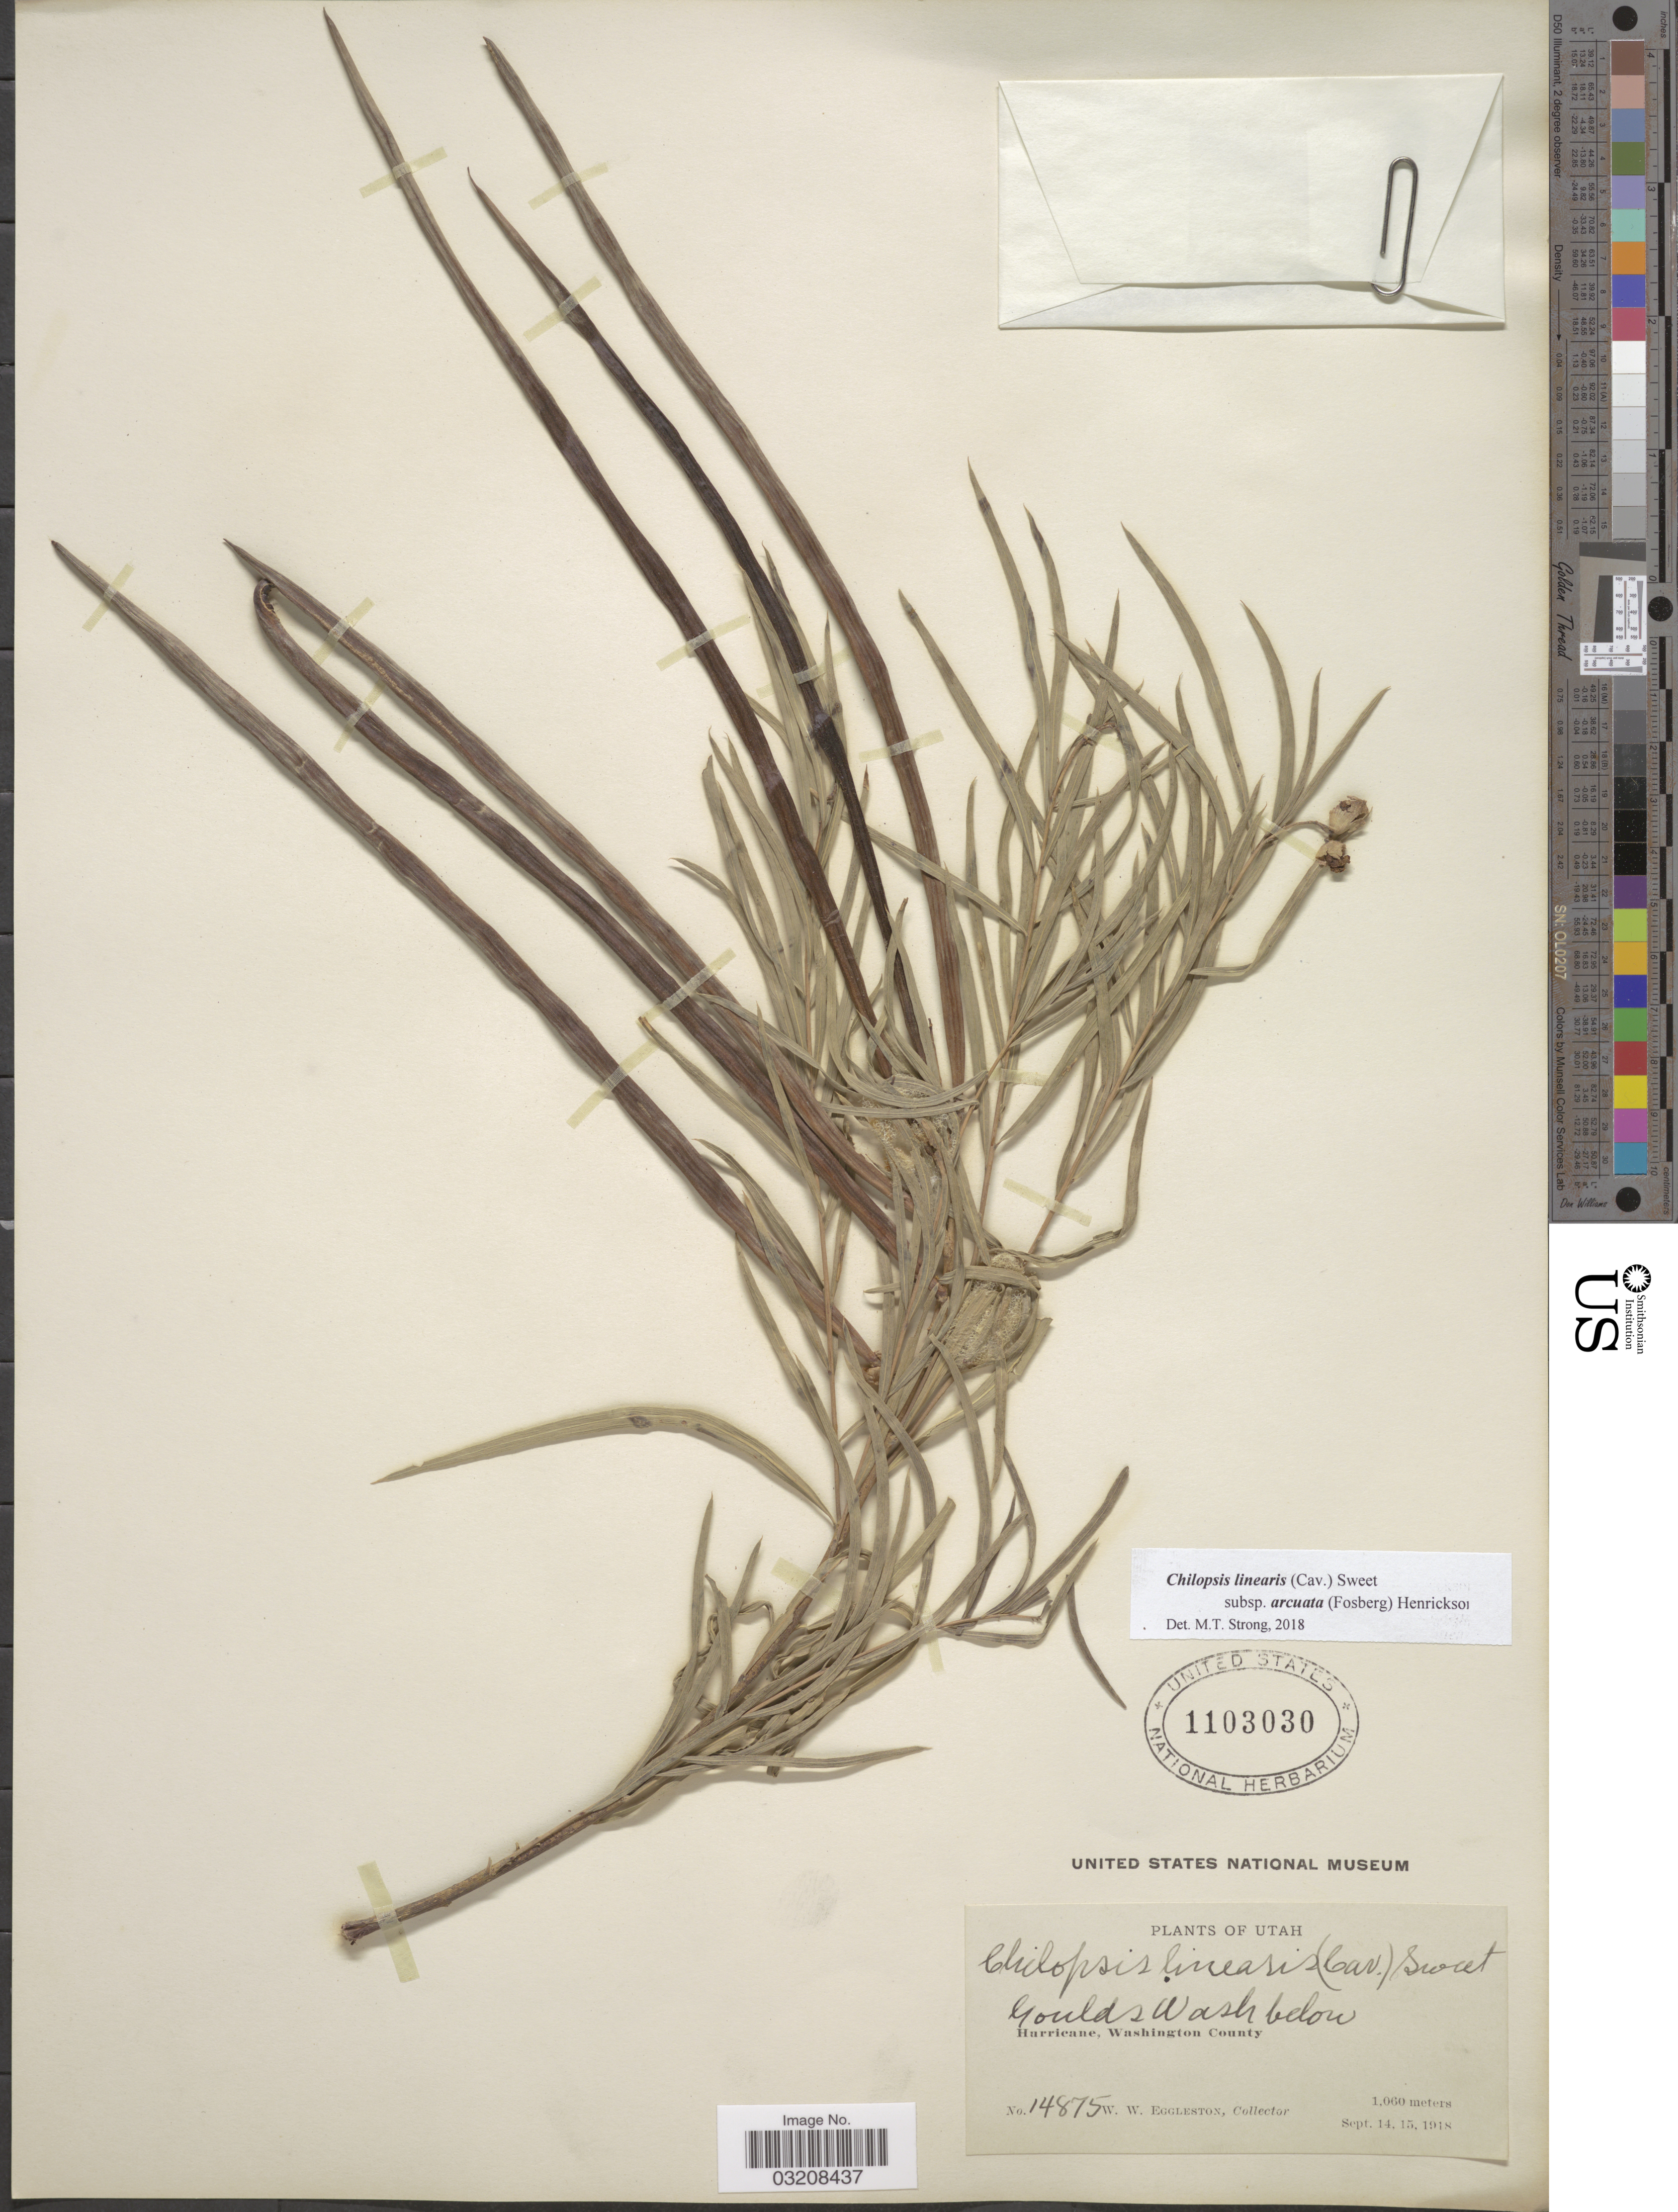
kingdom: Plantae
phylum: Tracheophyta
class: Magnoliopsida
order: Lamiales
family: Bignoniaceae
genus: Chilopsis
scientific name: Chilopsis linearis subsp. arcuata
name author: (Fosberg) Henrickson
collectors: W. W. Eggleston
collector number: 14875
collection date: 1918-09-14/1918-09-15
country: United States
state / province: Utah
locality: Goulds Wash below Hurricane, Washington County.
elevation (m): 1060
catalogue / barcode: US 1103030